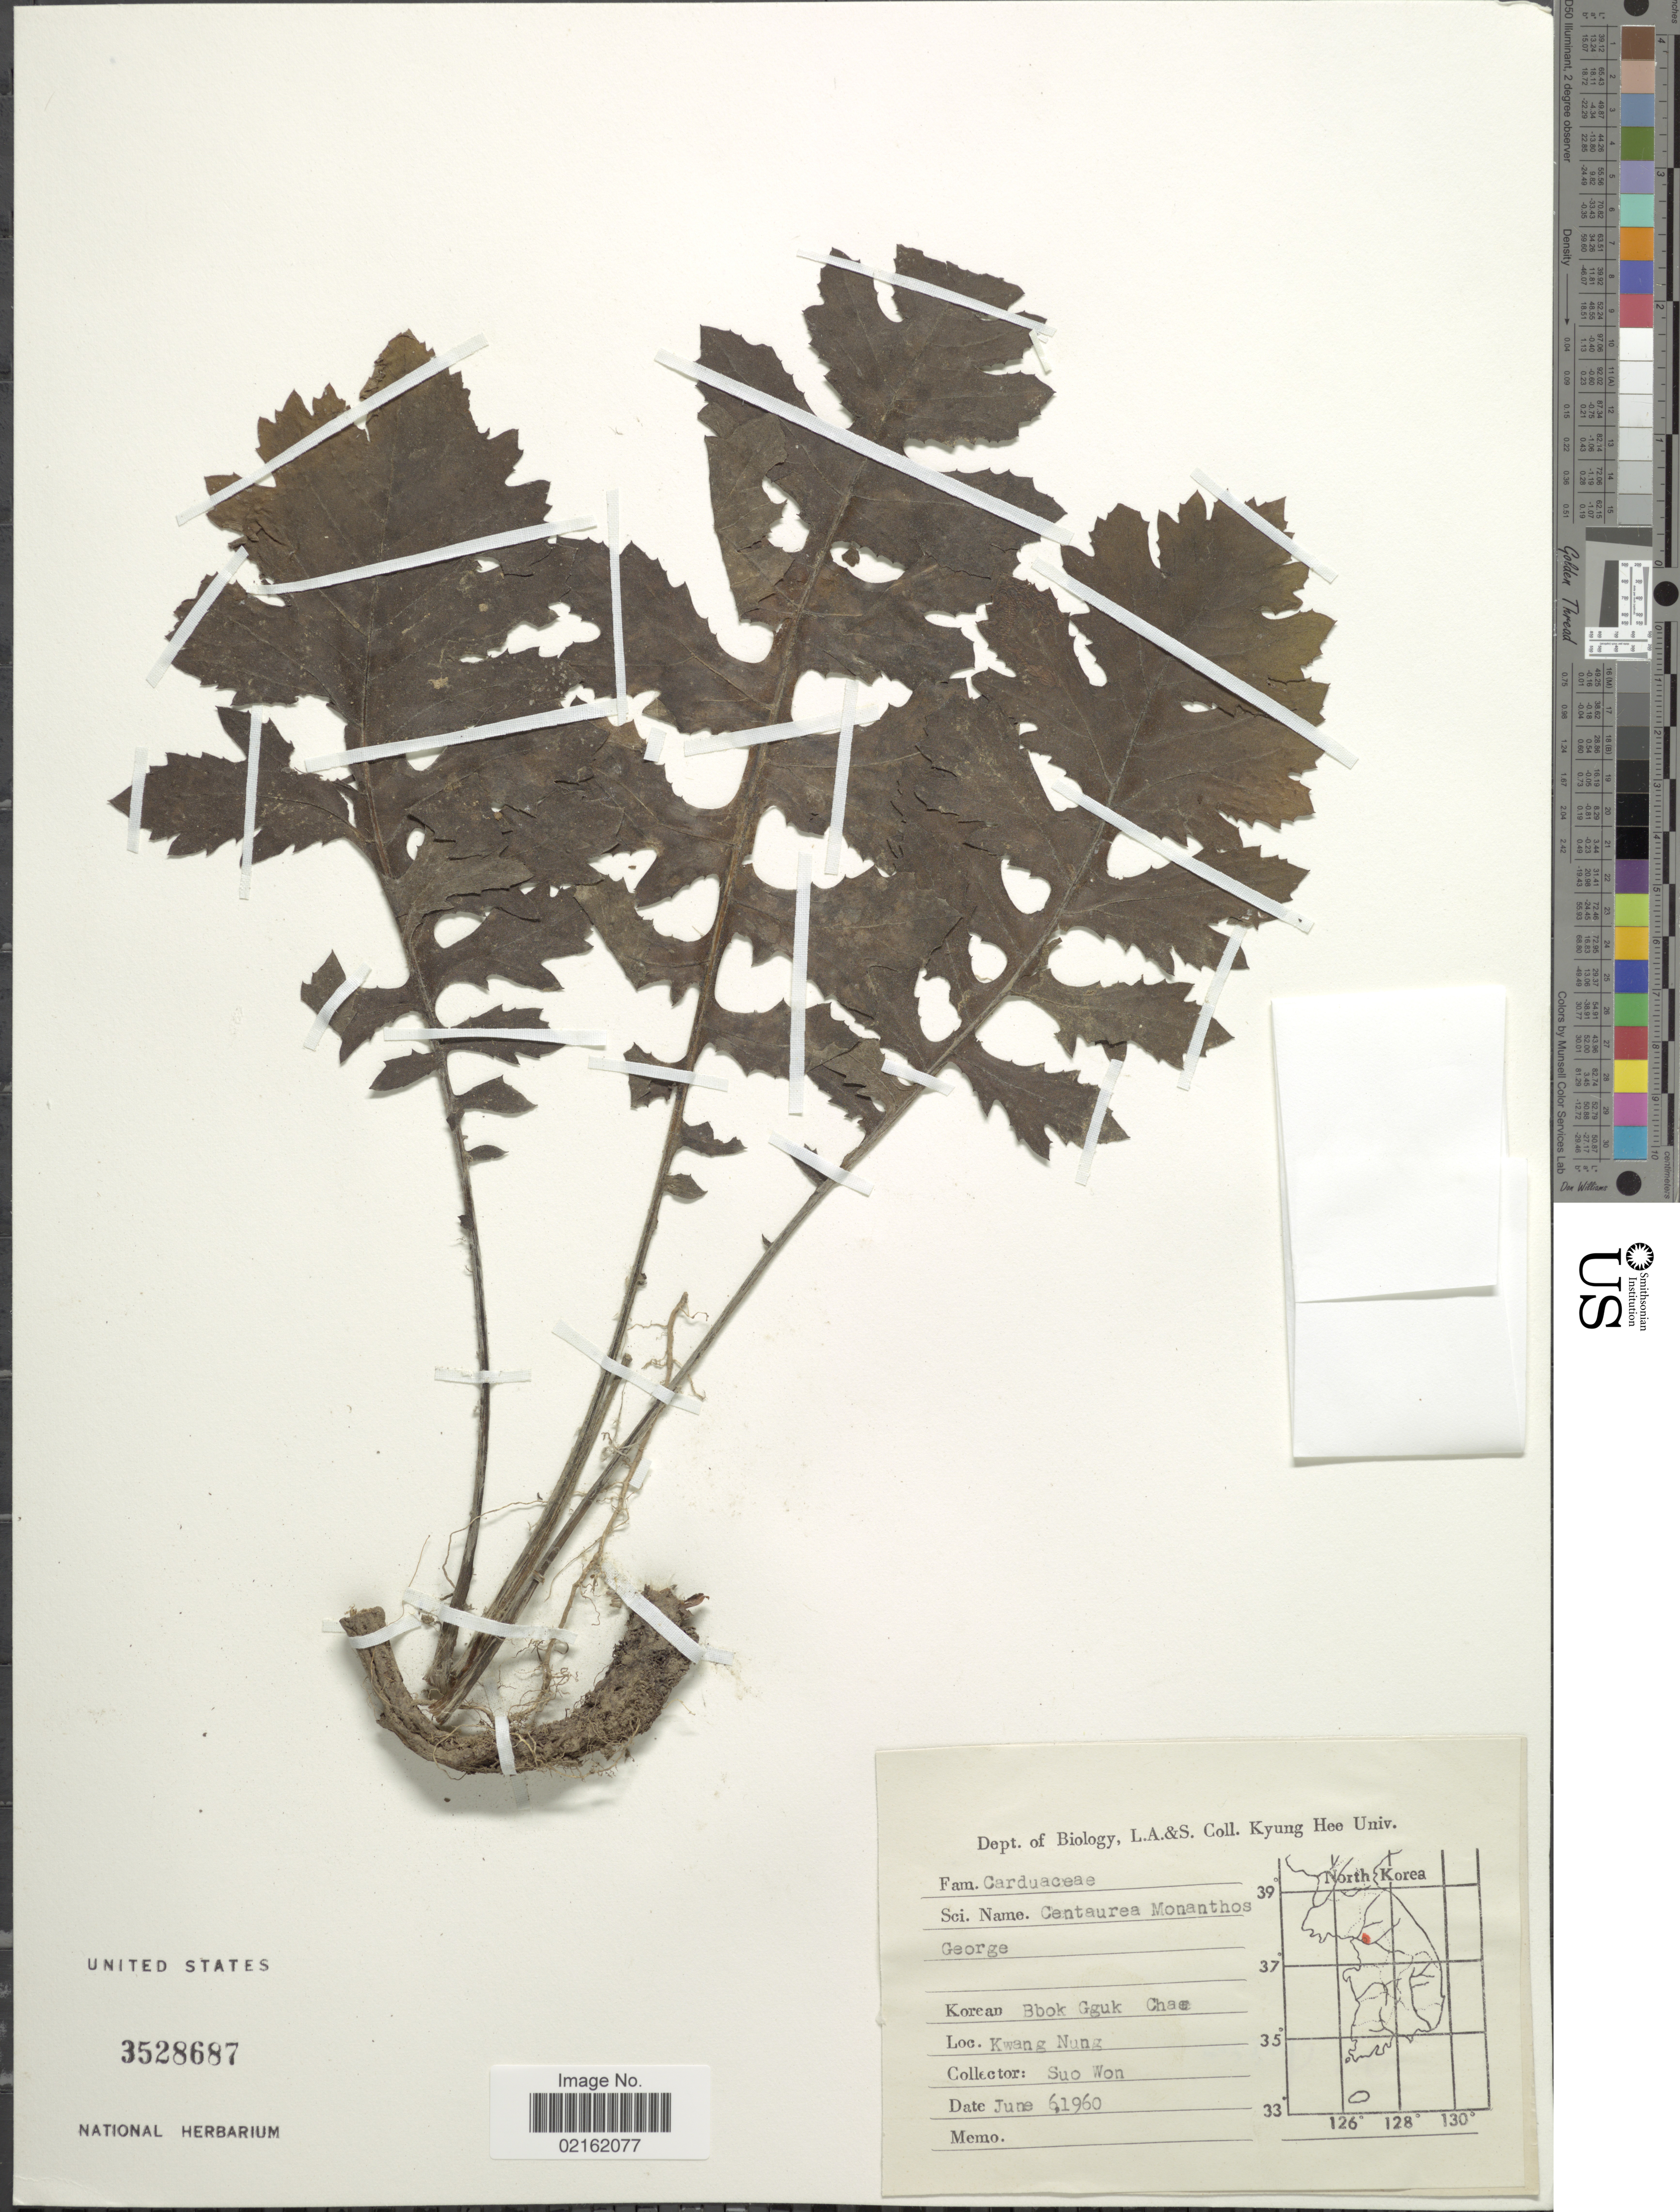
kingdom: Plantae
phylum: Tracheophyta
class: Magnoliopsida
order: Asterales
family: Asteraceae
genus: Leuzea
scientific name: Leuzea uniflora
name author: (L.) Holub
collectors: S. Won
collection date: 1960-06-06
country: South Korea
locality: Korea, Kwang Nung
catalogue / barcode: US 3528687